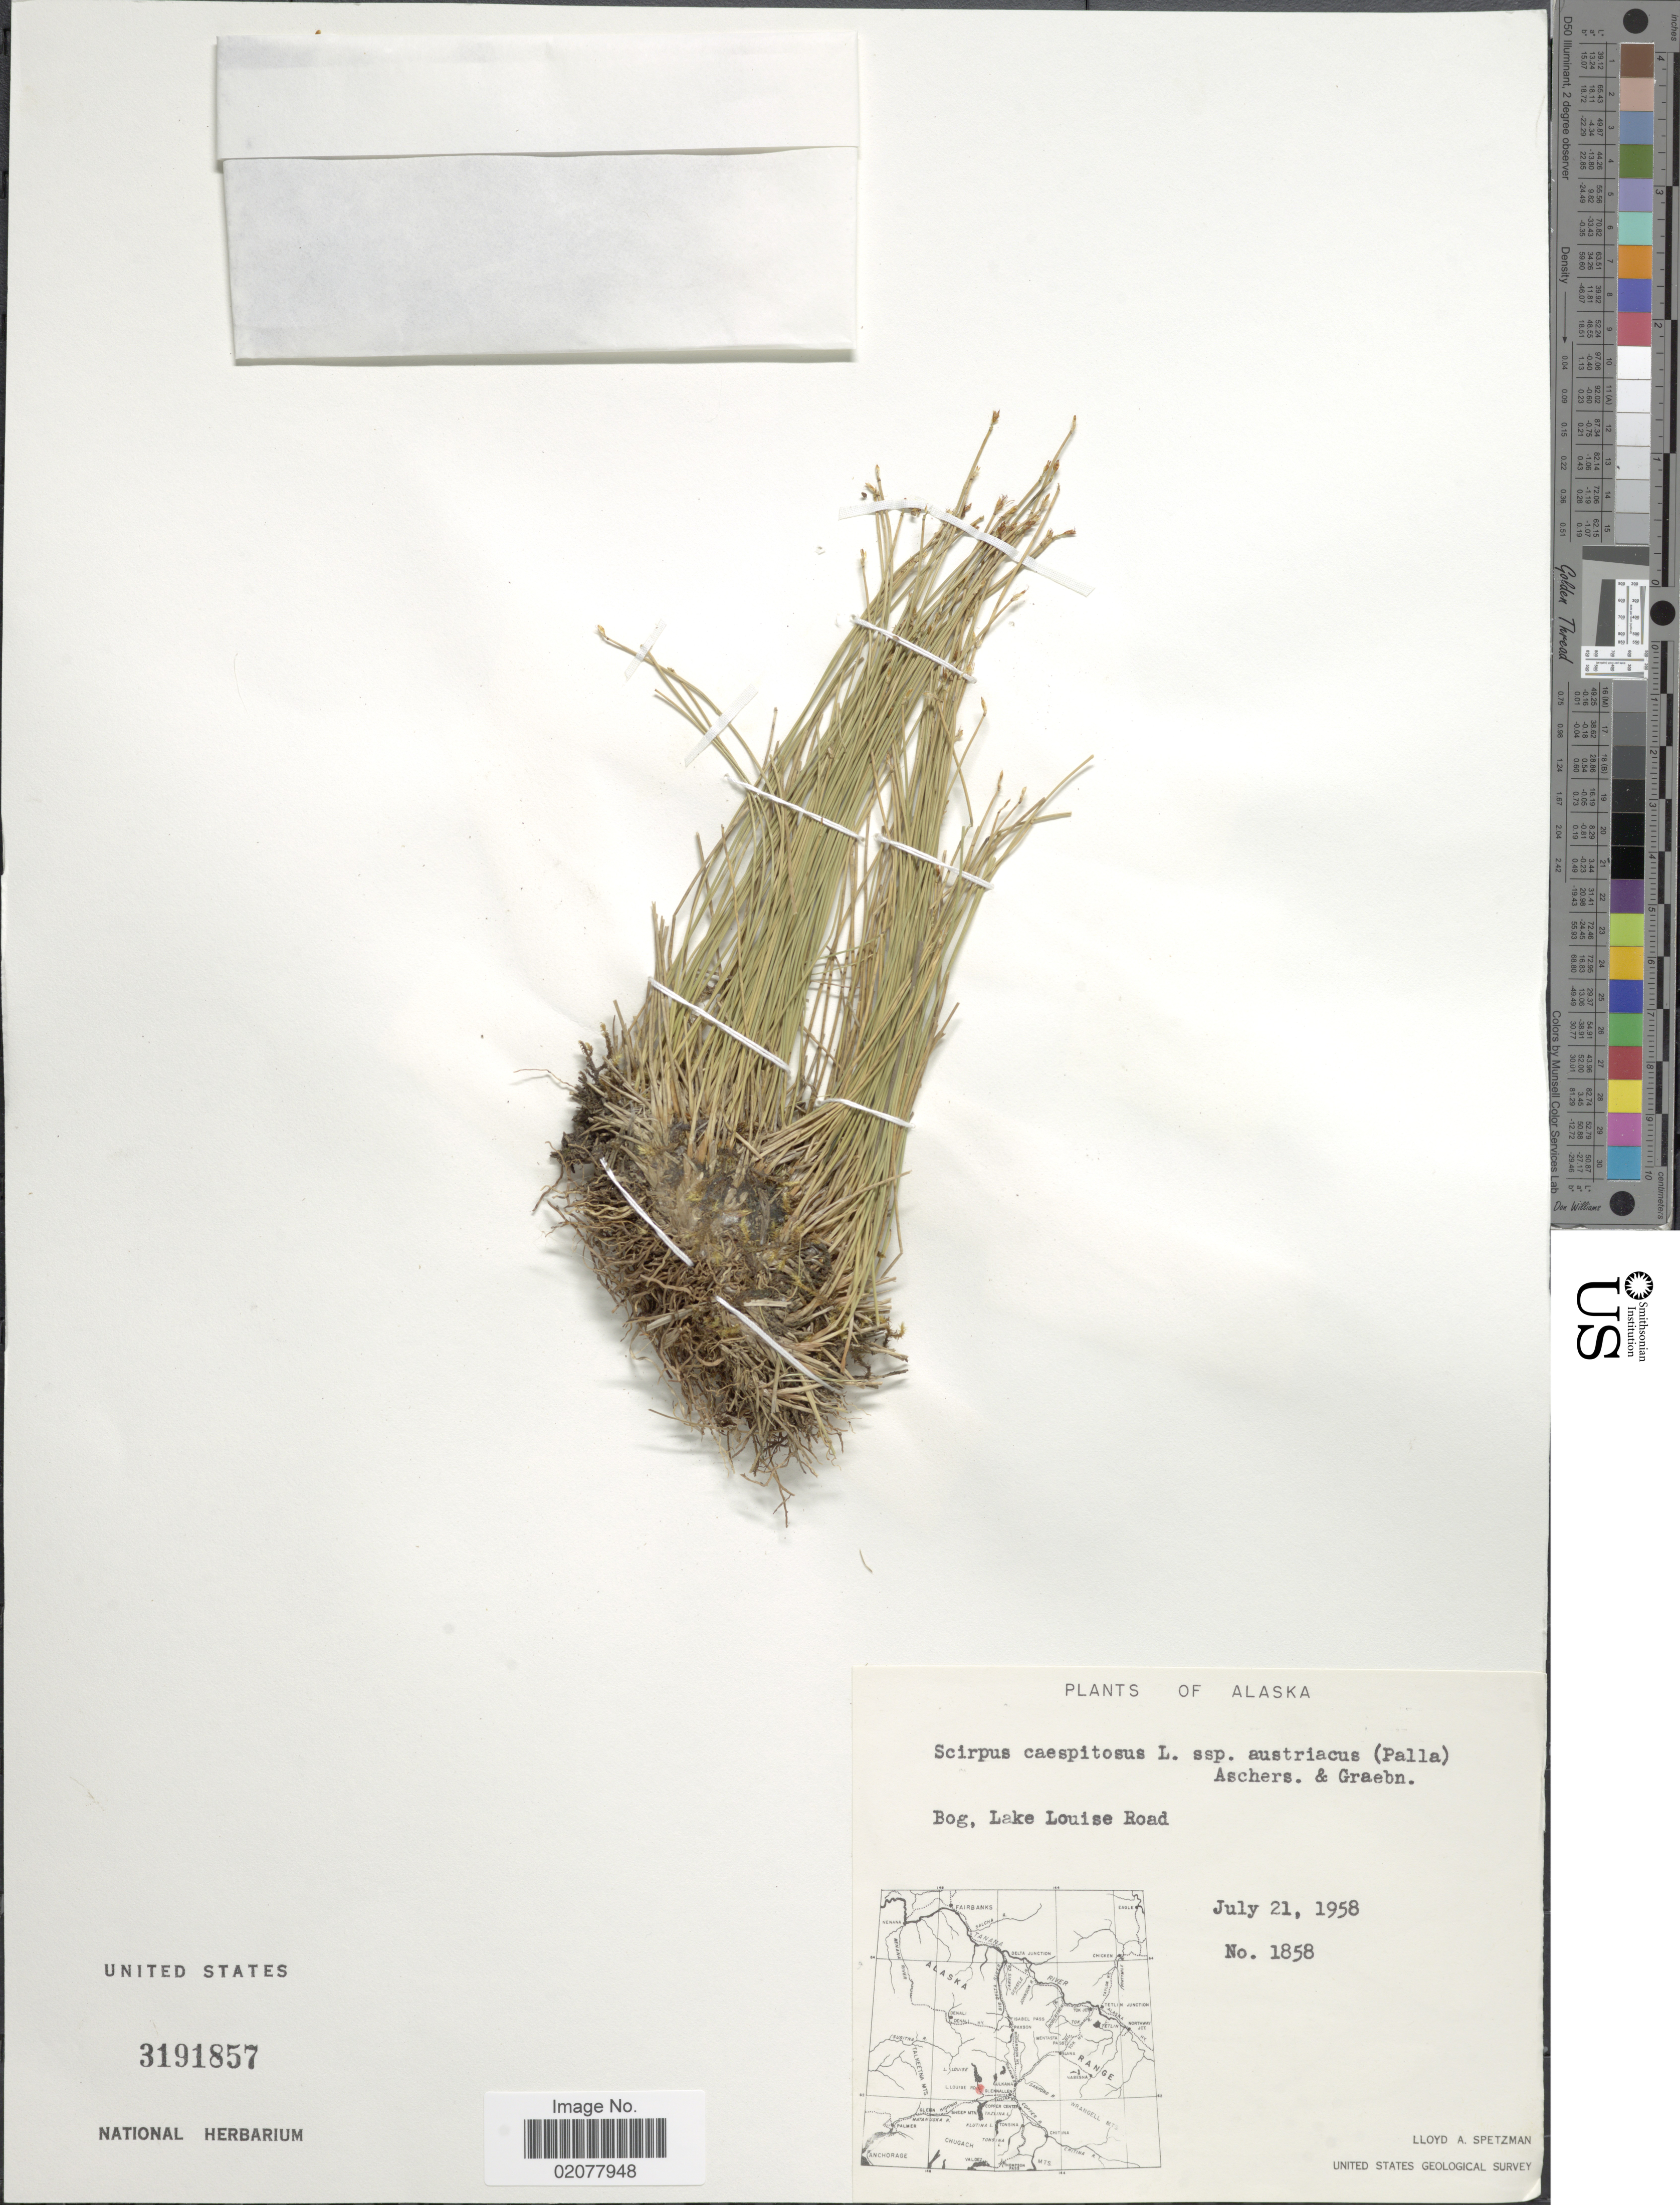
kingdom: Plantae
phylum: Tracheophyta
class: Liliopsida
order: Poales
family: Cyperaceae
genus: Trichophorum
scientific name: Trichophorum cespitosum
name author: (L.) Hartm.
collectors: L. Spetzman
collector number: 1858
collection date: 1958-07-21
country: United States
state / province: Alaska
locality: Bog, Lake Louise Road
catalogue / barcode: US 3191857